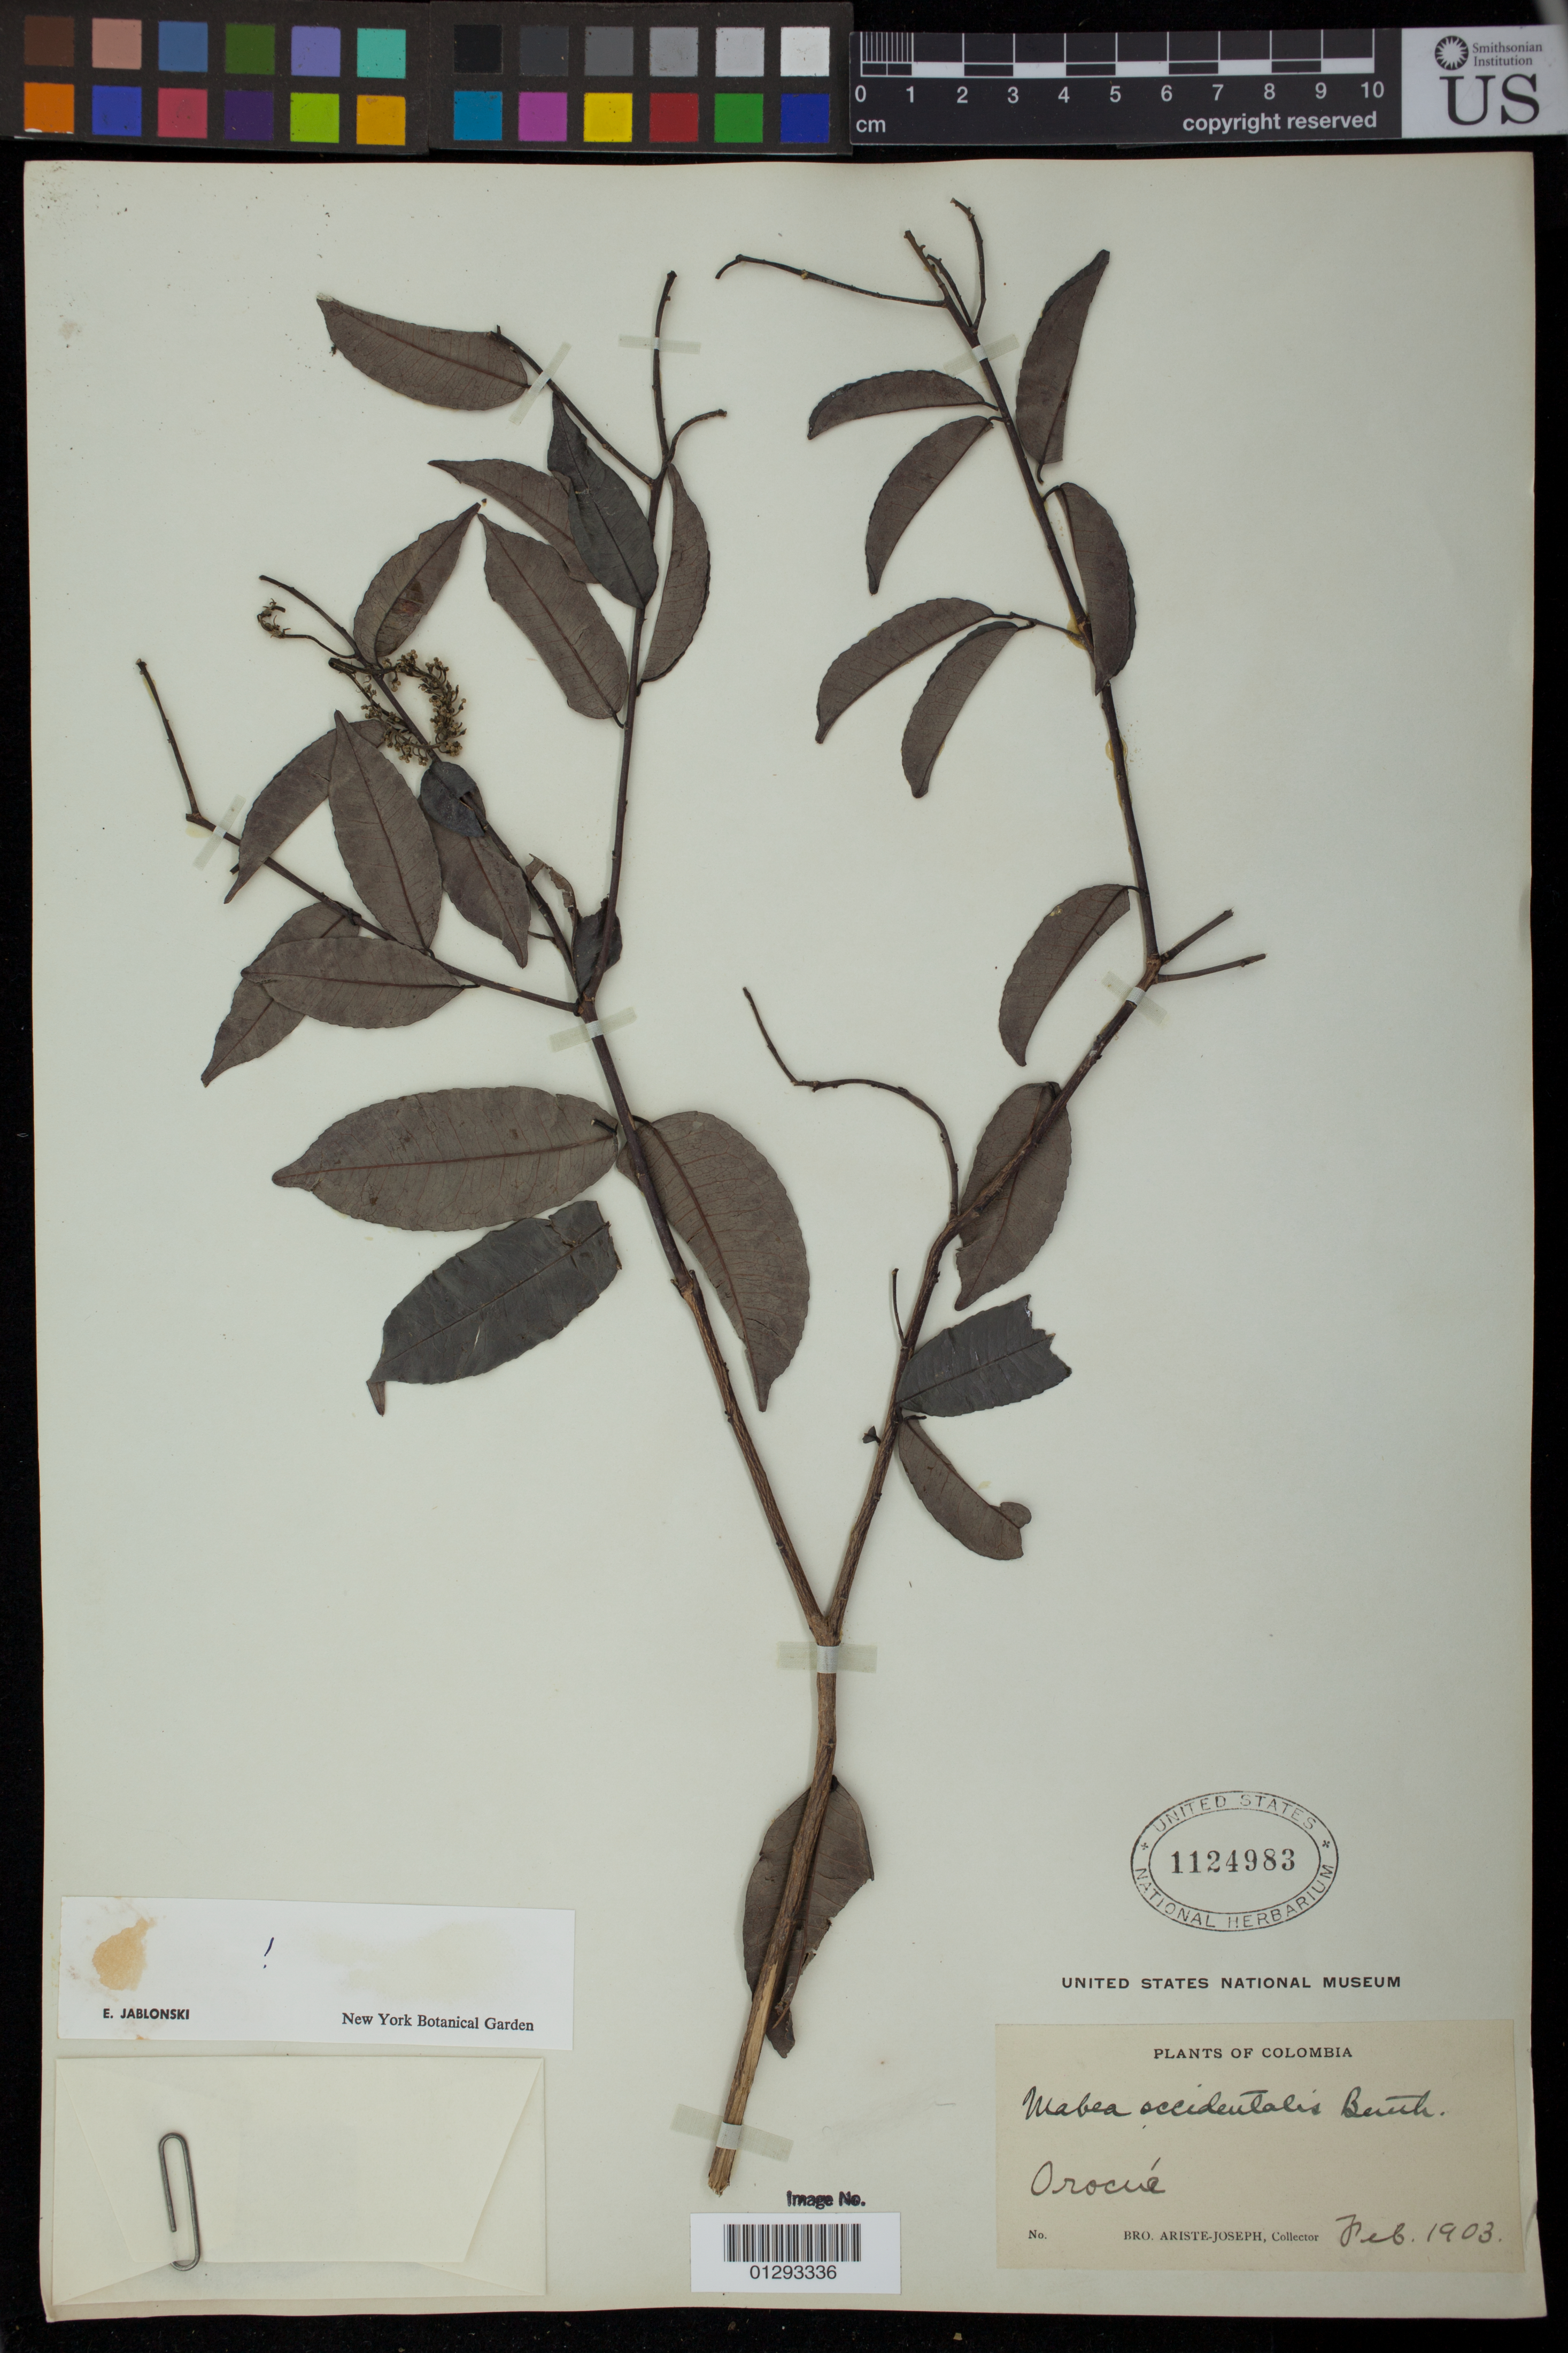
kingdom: Plantae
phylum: Tracheophyta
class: Magnoliopsida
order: Malpighiales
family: Euphorbiaceae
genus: Mabea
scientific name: Mabea occidentalis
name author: Benth.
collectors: Bro. Ariste-Joseph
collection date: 1903-02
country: Colombia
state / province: Casanare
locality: Orocue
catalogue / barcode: US 1124983